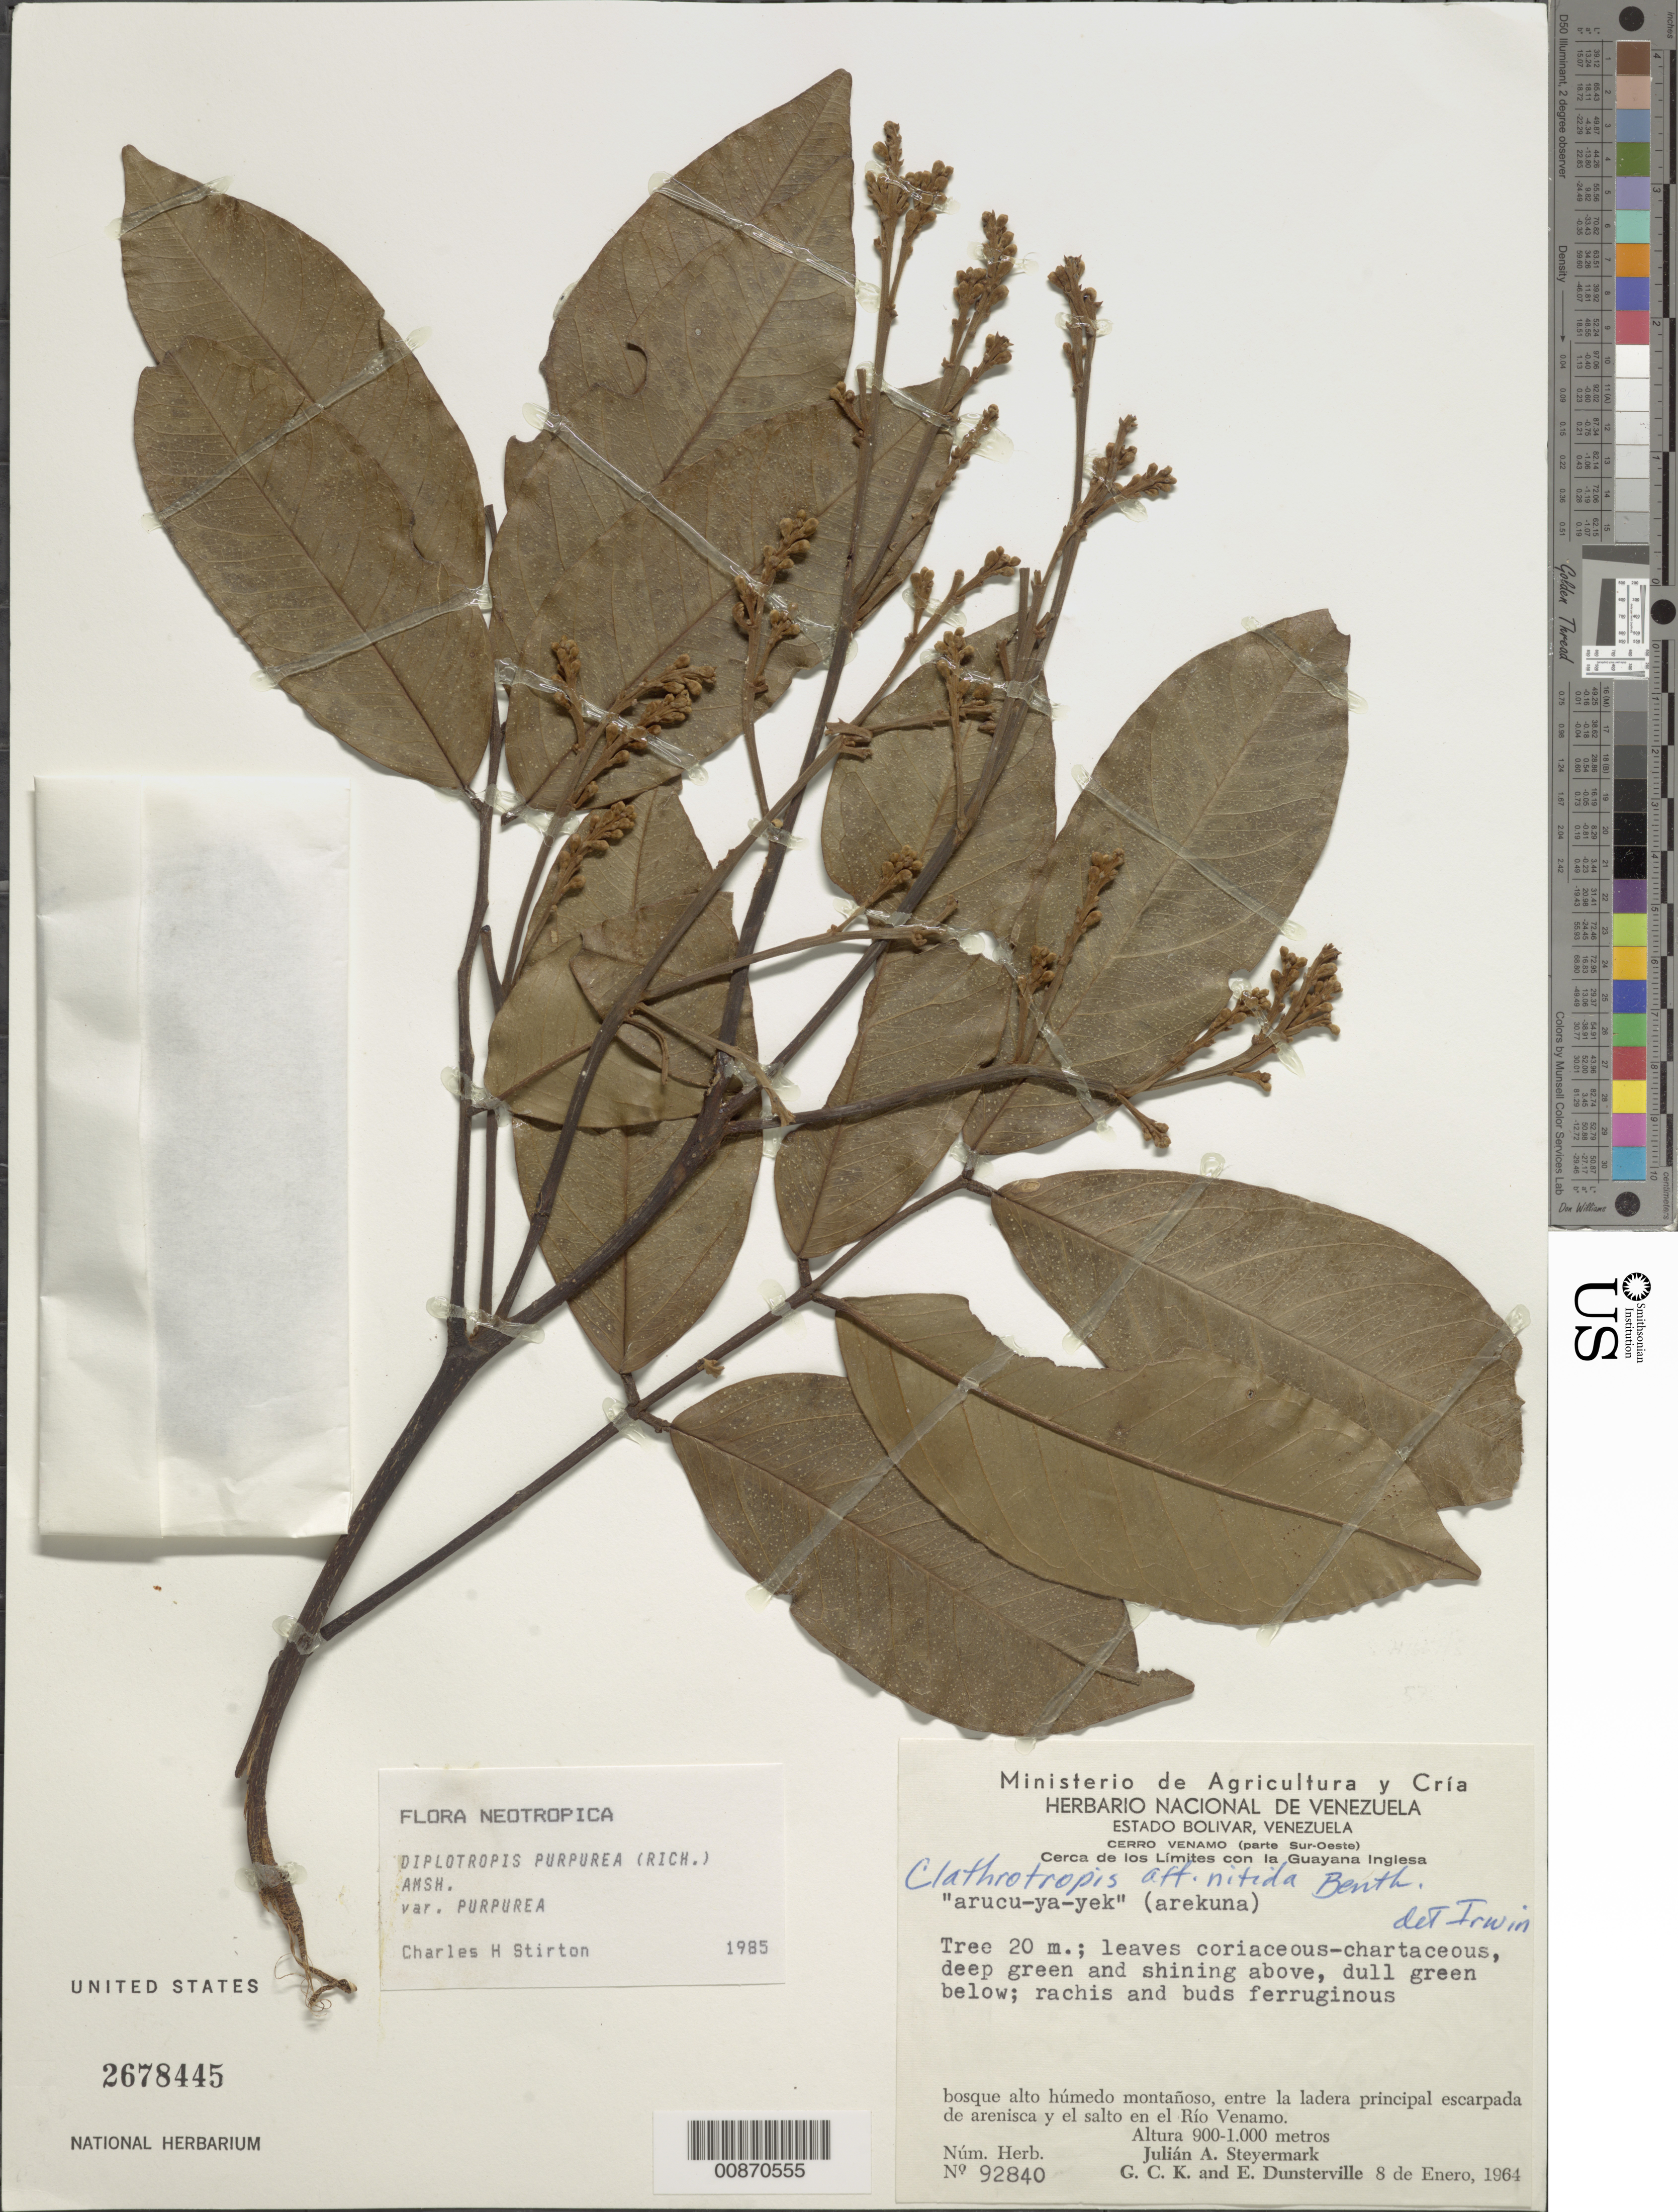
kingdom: Plantae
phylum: Tracheophyta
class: Magnoliopsida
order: Fabales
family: Fabaceae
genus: Diplotropis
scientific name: Diplotropis purpurea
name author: (Rich.) Amshoff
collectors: J. Steyermark, G. C. K. Dunsterville & E. Dunsterville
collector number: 92840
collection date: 1964-01-08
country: Venezuela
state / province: Bolivar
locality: Estado Bolivar, Venezuela, Cerro Venamo (Parte Sur-oeste) Cerca de los Limites con la Guayana Inglesa, Bosque alto humdeo montanos, entre la ladera principal escaeoada de arenisca y el salto en el Rio Venamo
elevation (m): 900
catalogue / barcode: US 2678445